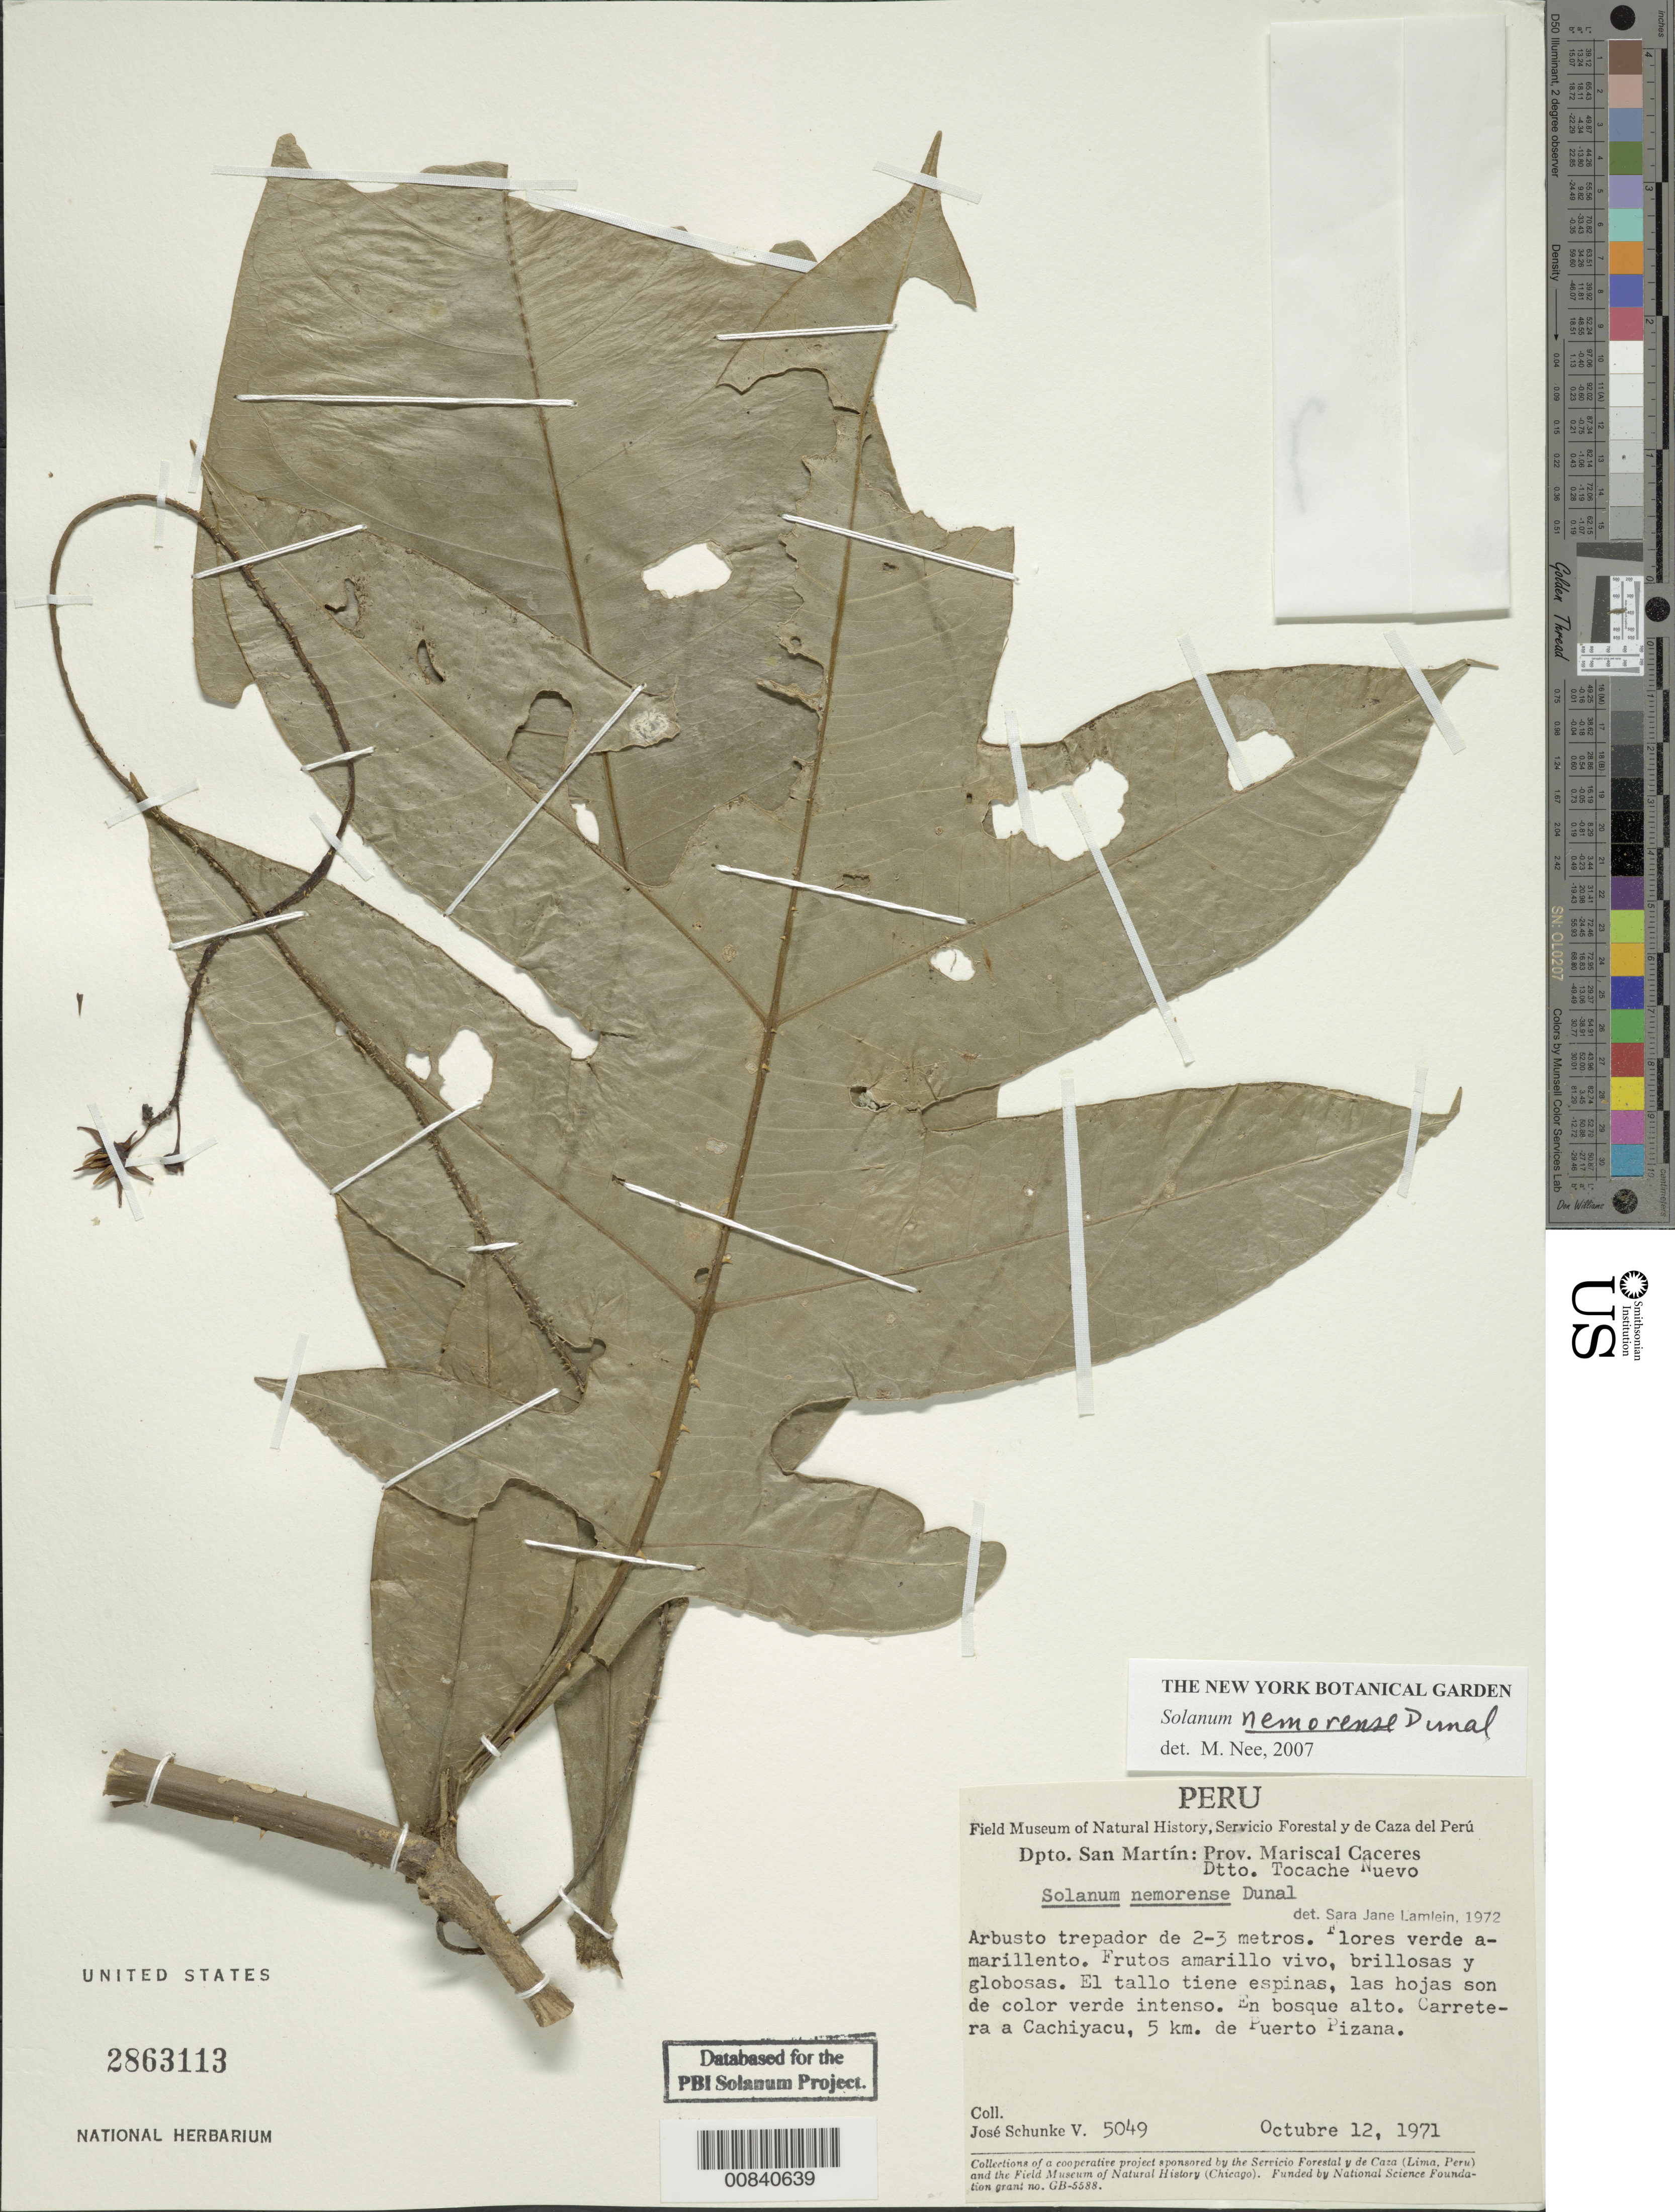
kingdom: Plantae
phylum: Tracheophyta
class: Magnoliopsida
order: Solanales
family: Solanaceae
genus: Solanum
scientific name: Solanum nemorense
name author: Dunal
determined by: Lamlein, S. J.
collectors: J. Schunke Vigo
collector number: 5049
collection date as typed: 12 Oct 1971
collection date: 1971-10-12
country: Peru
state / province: San Martín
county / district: Mariscal Cáceres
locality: Dtto. Tocache Nuevo, Carretera a Cachiyacu, 5 km. de Puerto Pizana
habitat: Arbusto trepador de 2-3 metros. Flores verde amarillento. Frutos amarillo vivo, brillosas y globosas. El tallo tiene espinas, las hoaja son de color verde intenso.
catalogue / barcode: US 2863113